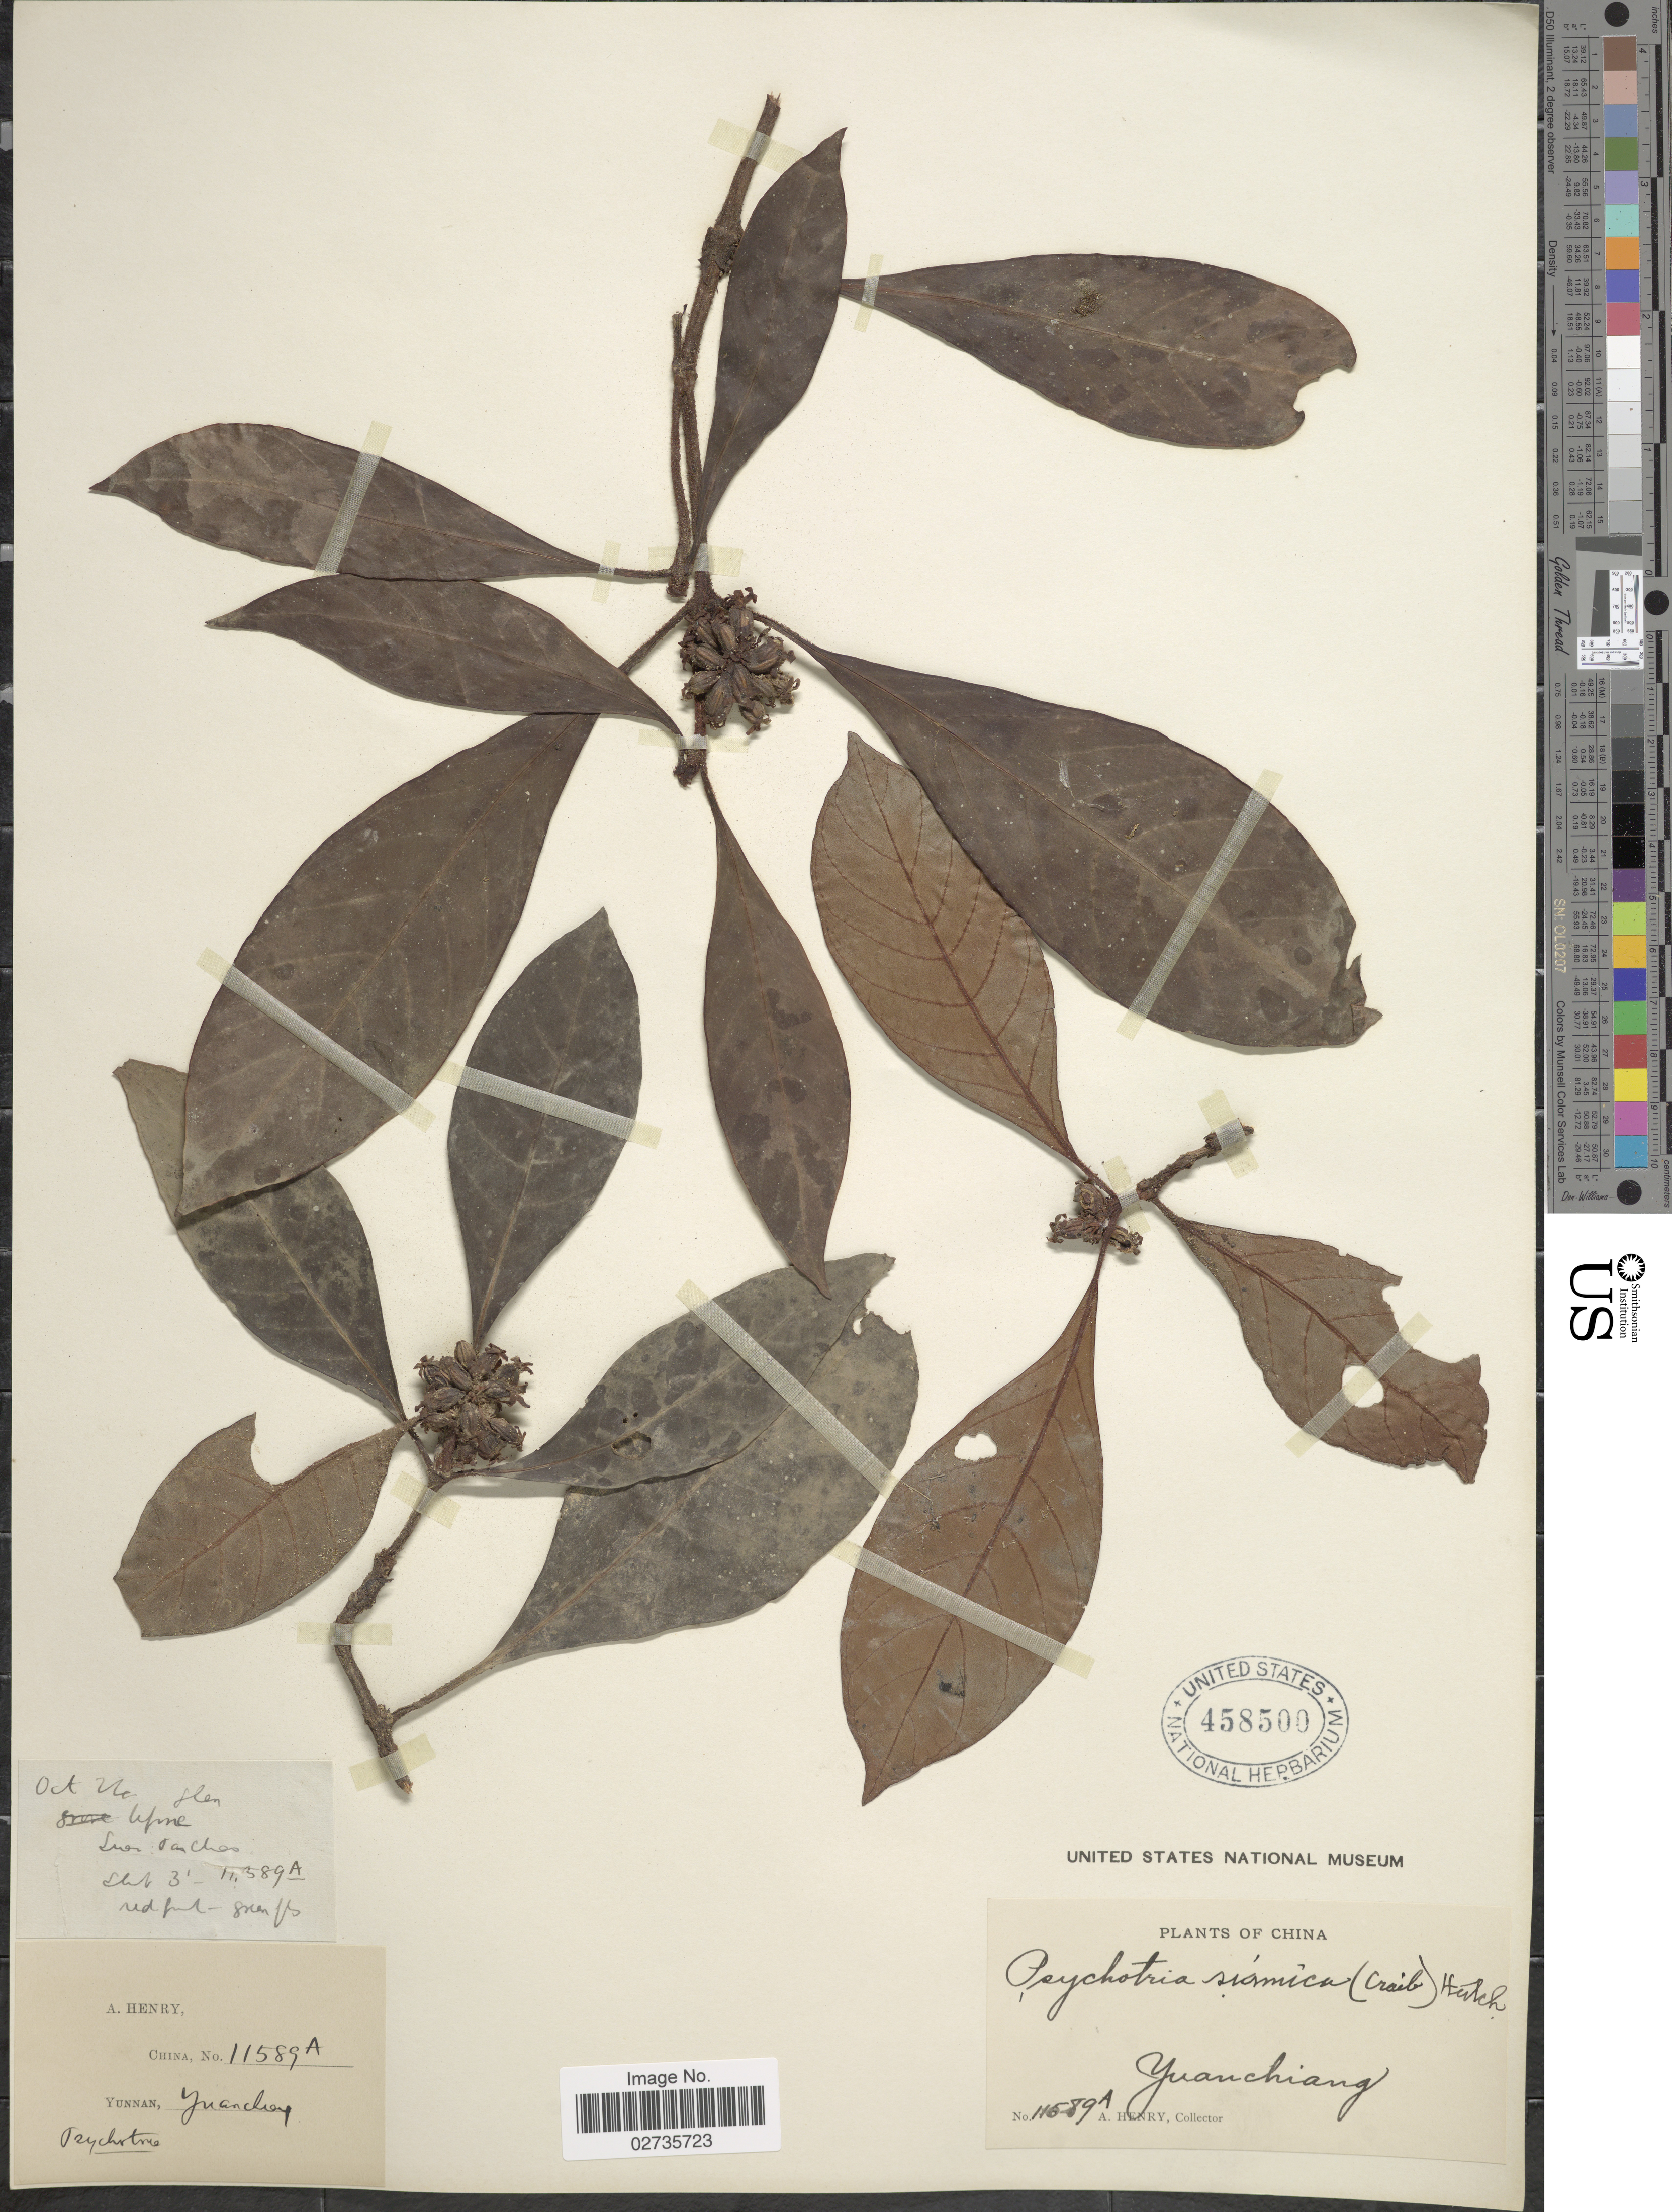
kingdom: Plantae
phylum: Tracheophyta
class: Magnoliopsida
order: Gentianales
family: Rubiaceae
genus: Psychotria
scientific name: Psychotria siamica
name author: (Craib) Hutch.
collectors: A. Henry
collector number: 11589 A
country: China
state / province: Yunnan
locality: Yuanchiang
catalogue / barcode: US 458500